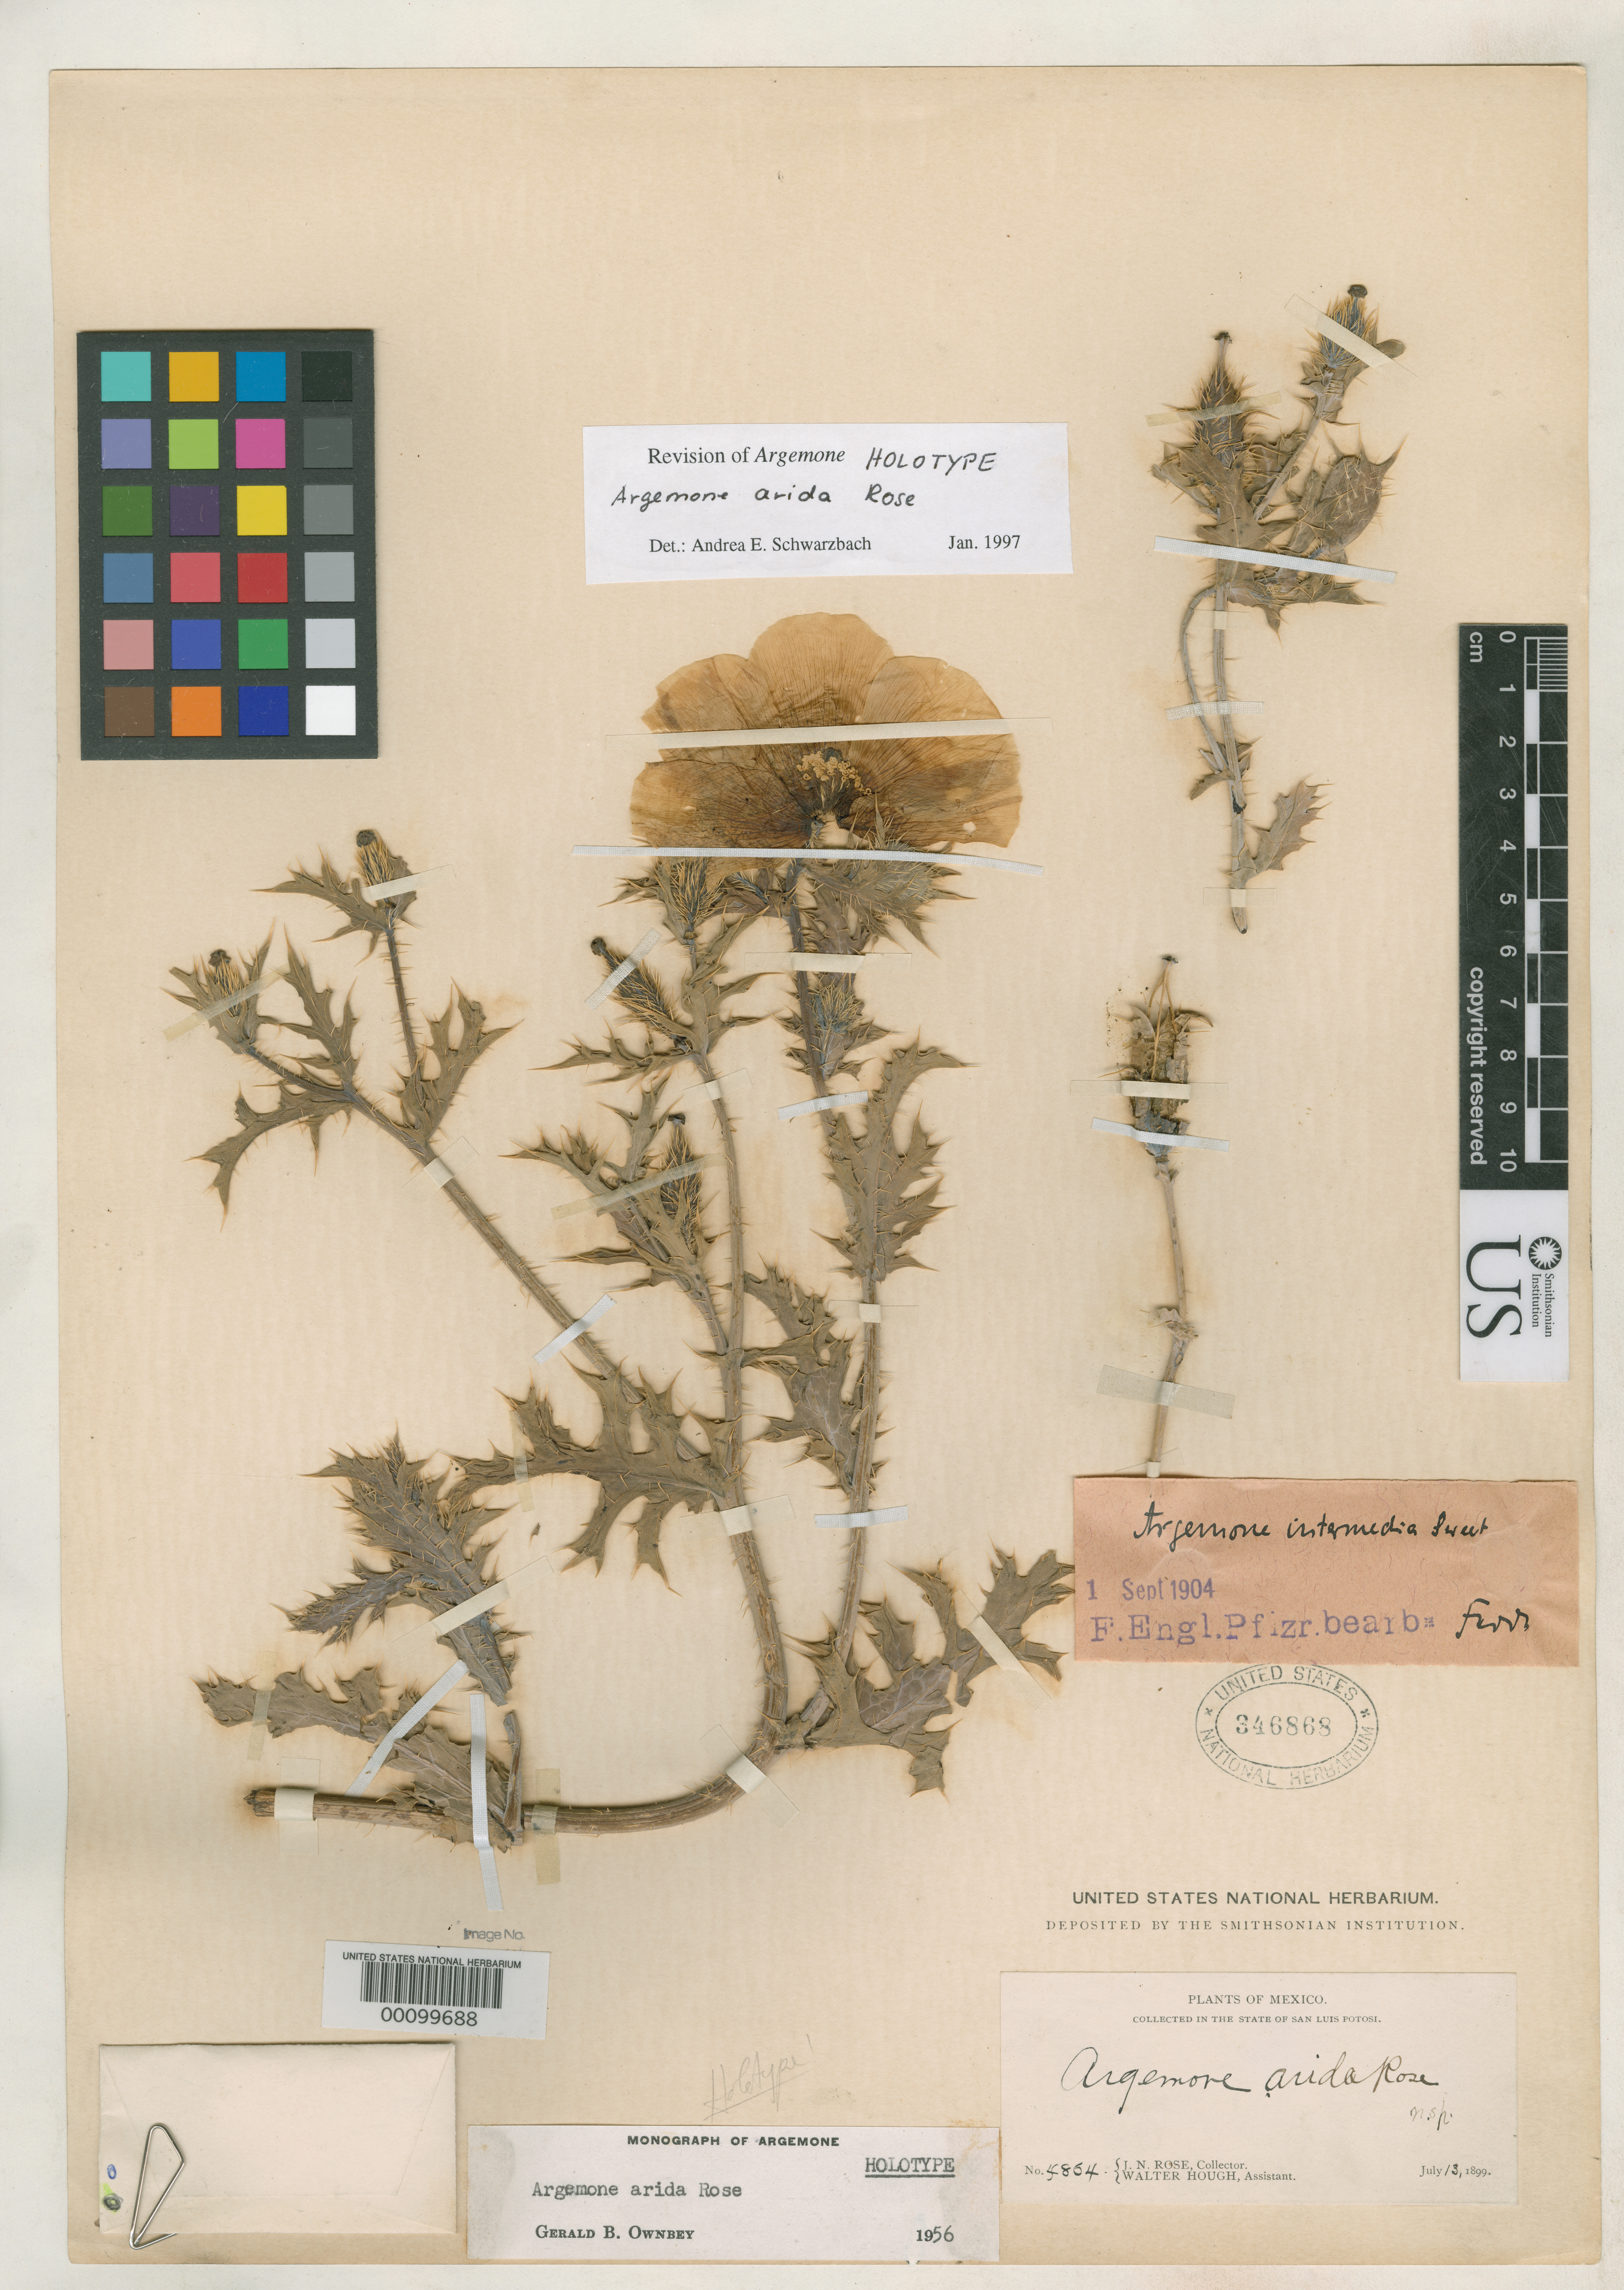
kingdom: Plantae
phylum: Tracheophyta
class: Magnoliopsida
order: Ranunculales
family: Papaveraceae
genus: Argemone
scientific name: Argemone arida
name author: Rose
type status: Holotype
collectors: J. N. Rose & W. Hough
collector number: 4864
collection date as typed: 13 Jul 1899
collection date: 1899-07-13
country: Mexico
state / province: San Luis Potosi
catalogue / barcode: US 346868